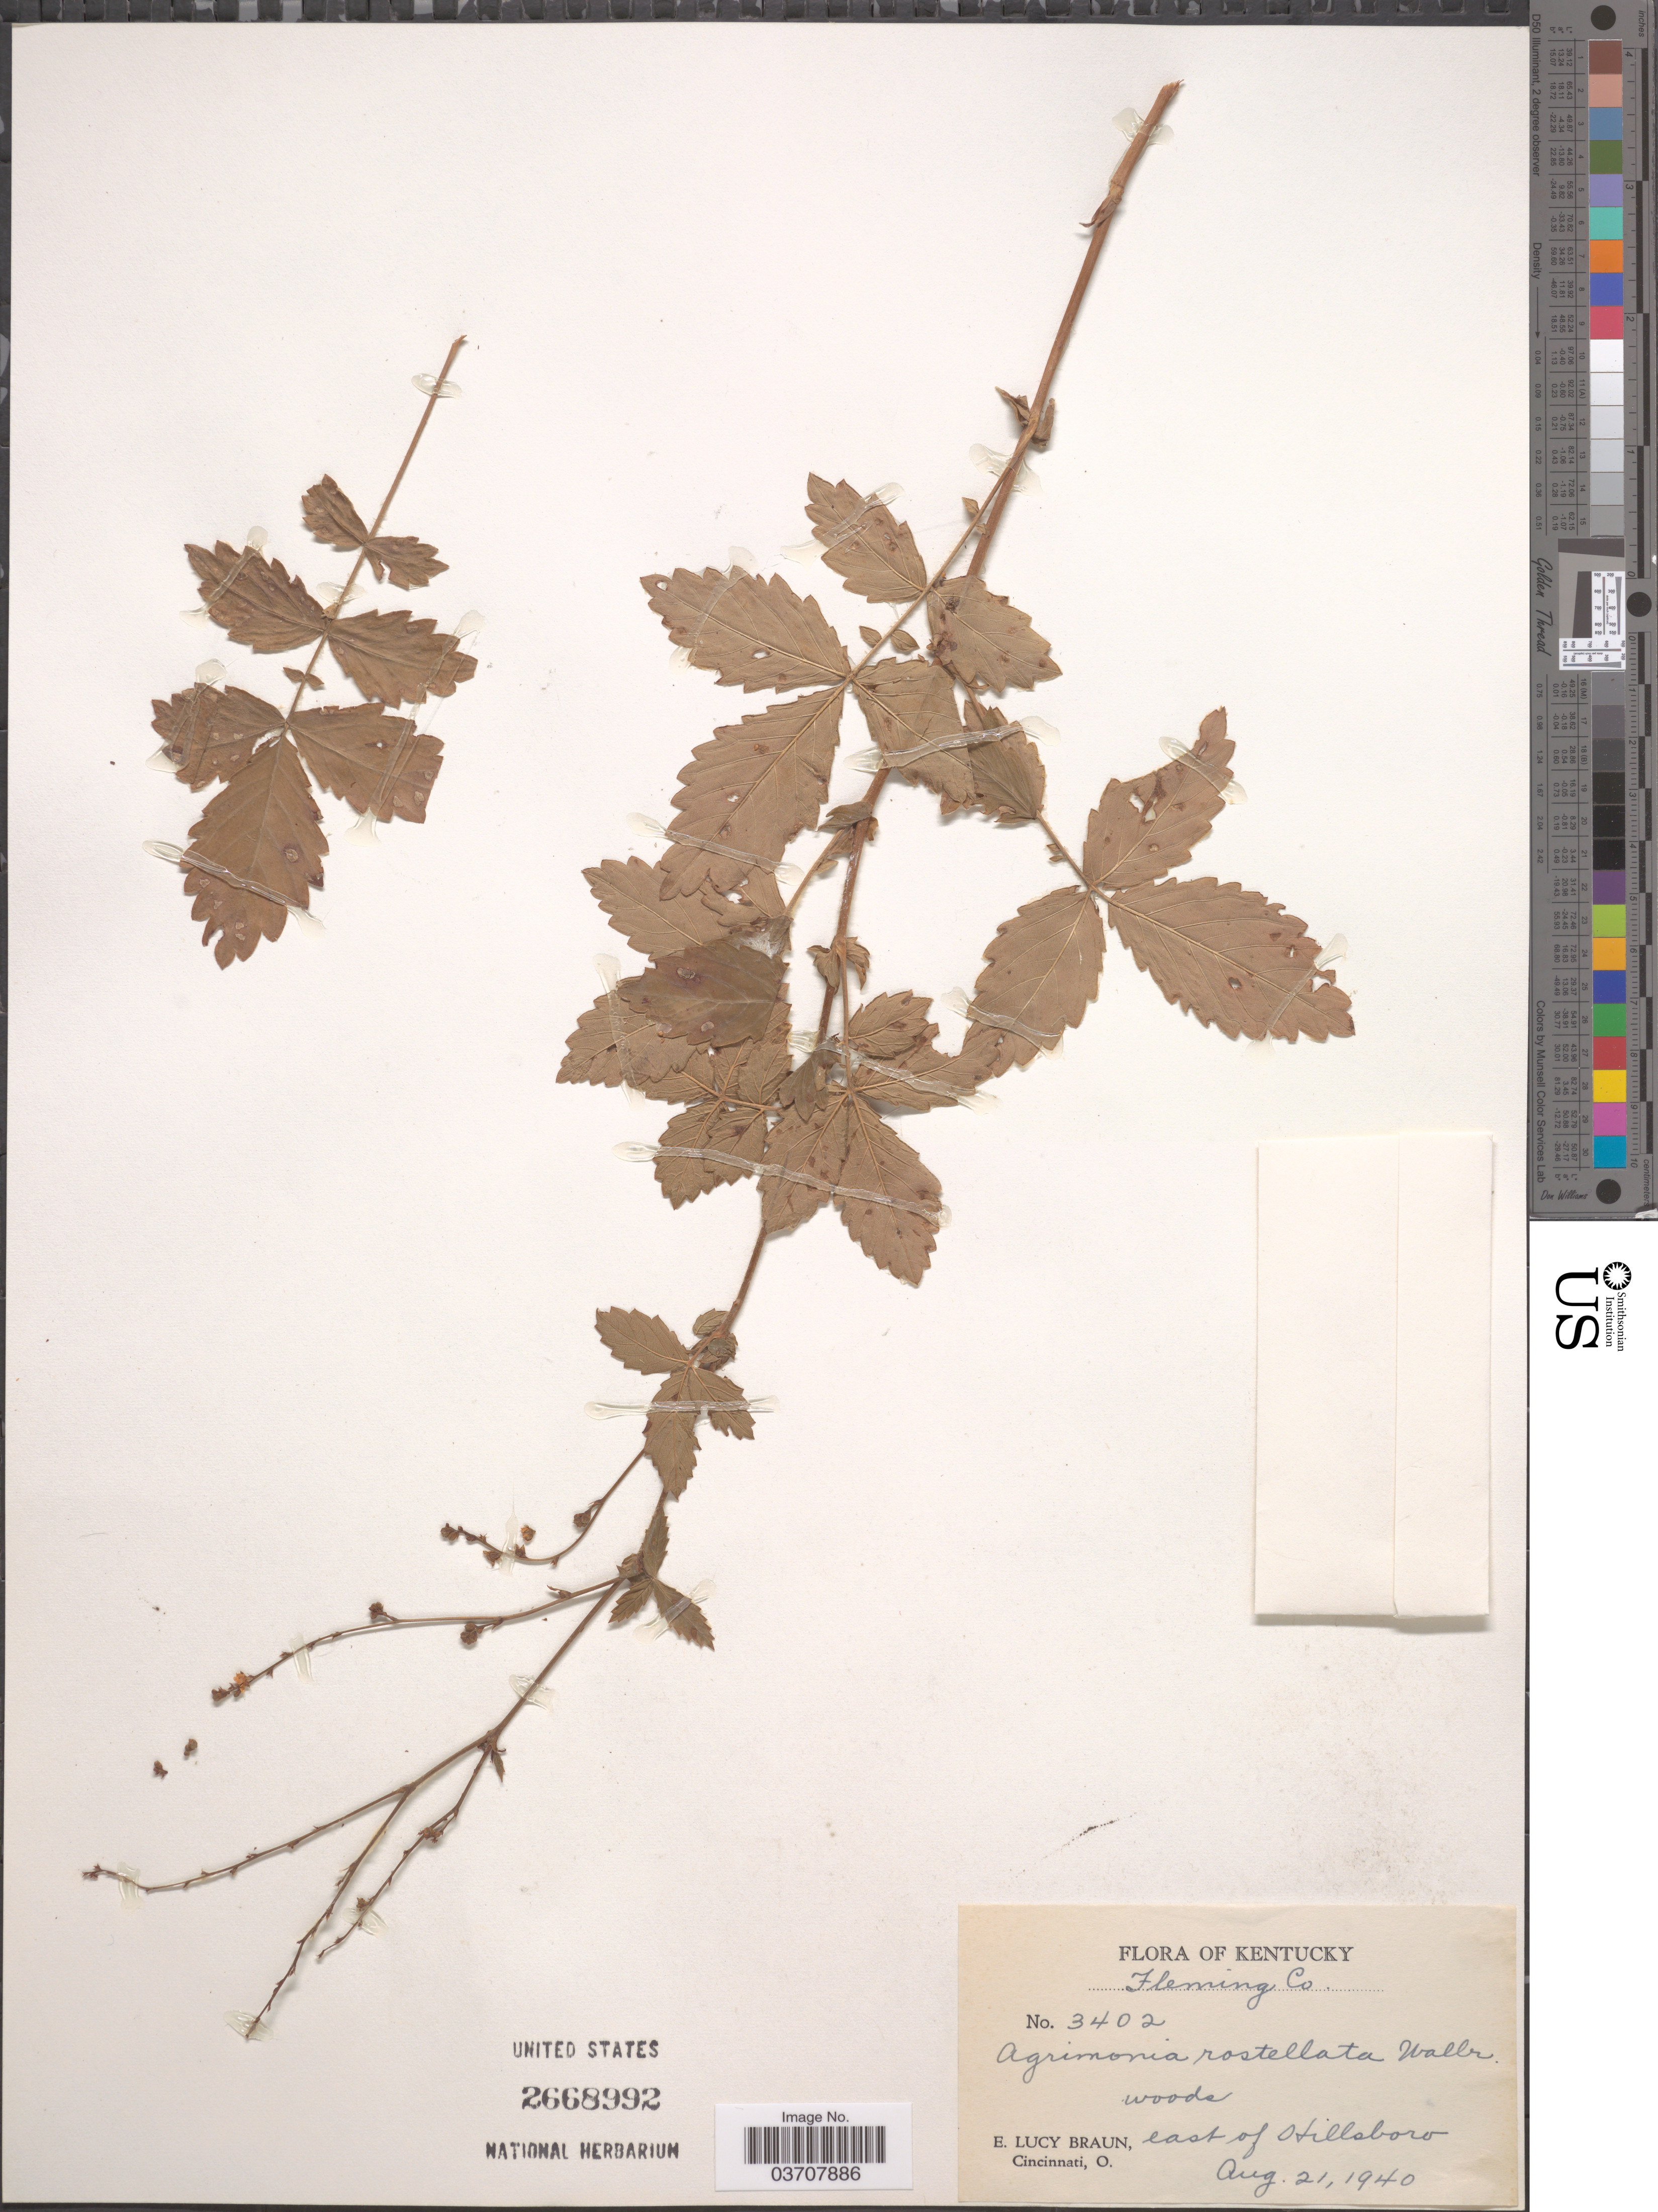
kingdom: Plantae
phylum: Tracheophyta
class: Magnoliopsida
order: Rosales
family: Rosaceae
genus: Agrimonia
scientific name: Agrimonia rostellata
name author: Wallr.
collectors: E. L. Braun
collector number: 3402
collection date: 1940-08-21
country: United States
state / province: Kentucky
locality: Fleming Co. East of Hillsboro.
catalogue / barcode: US 2668992